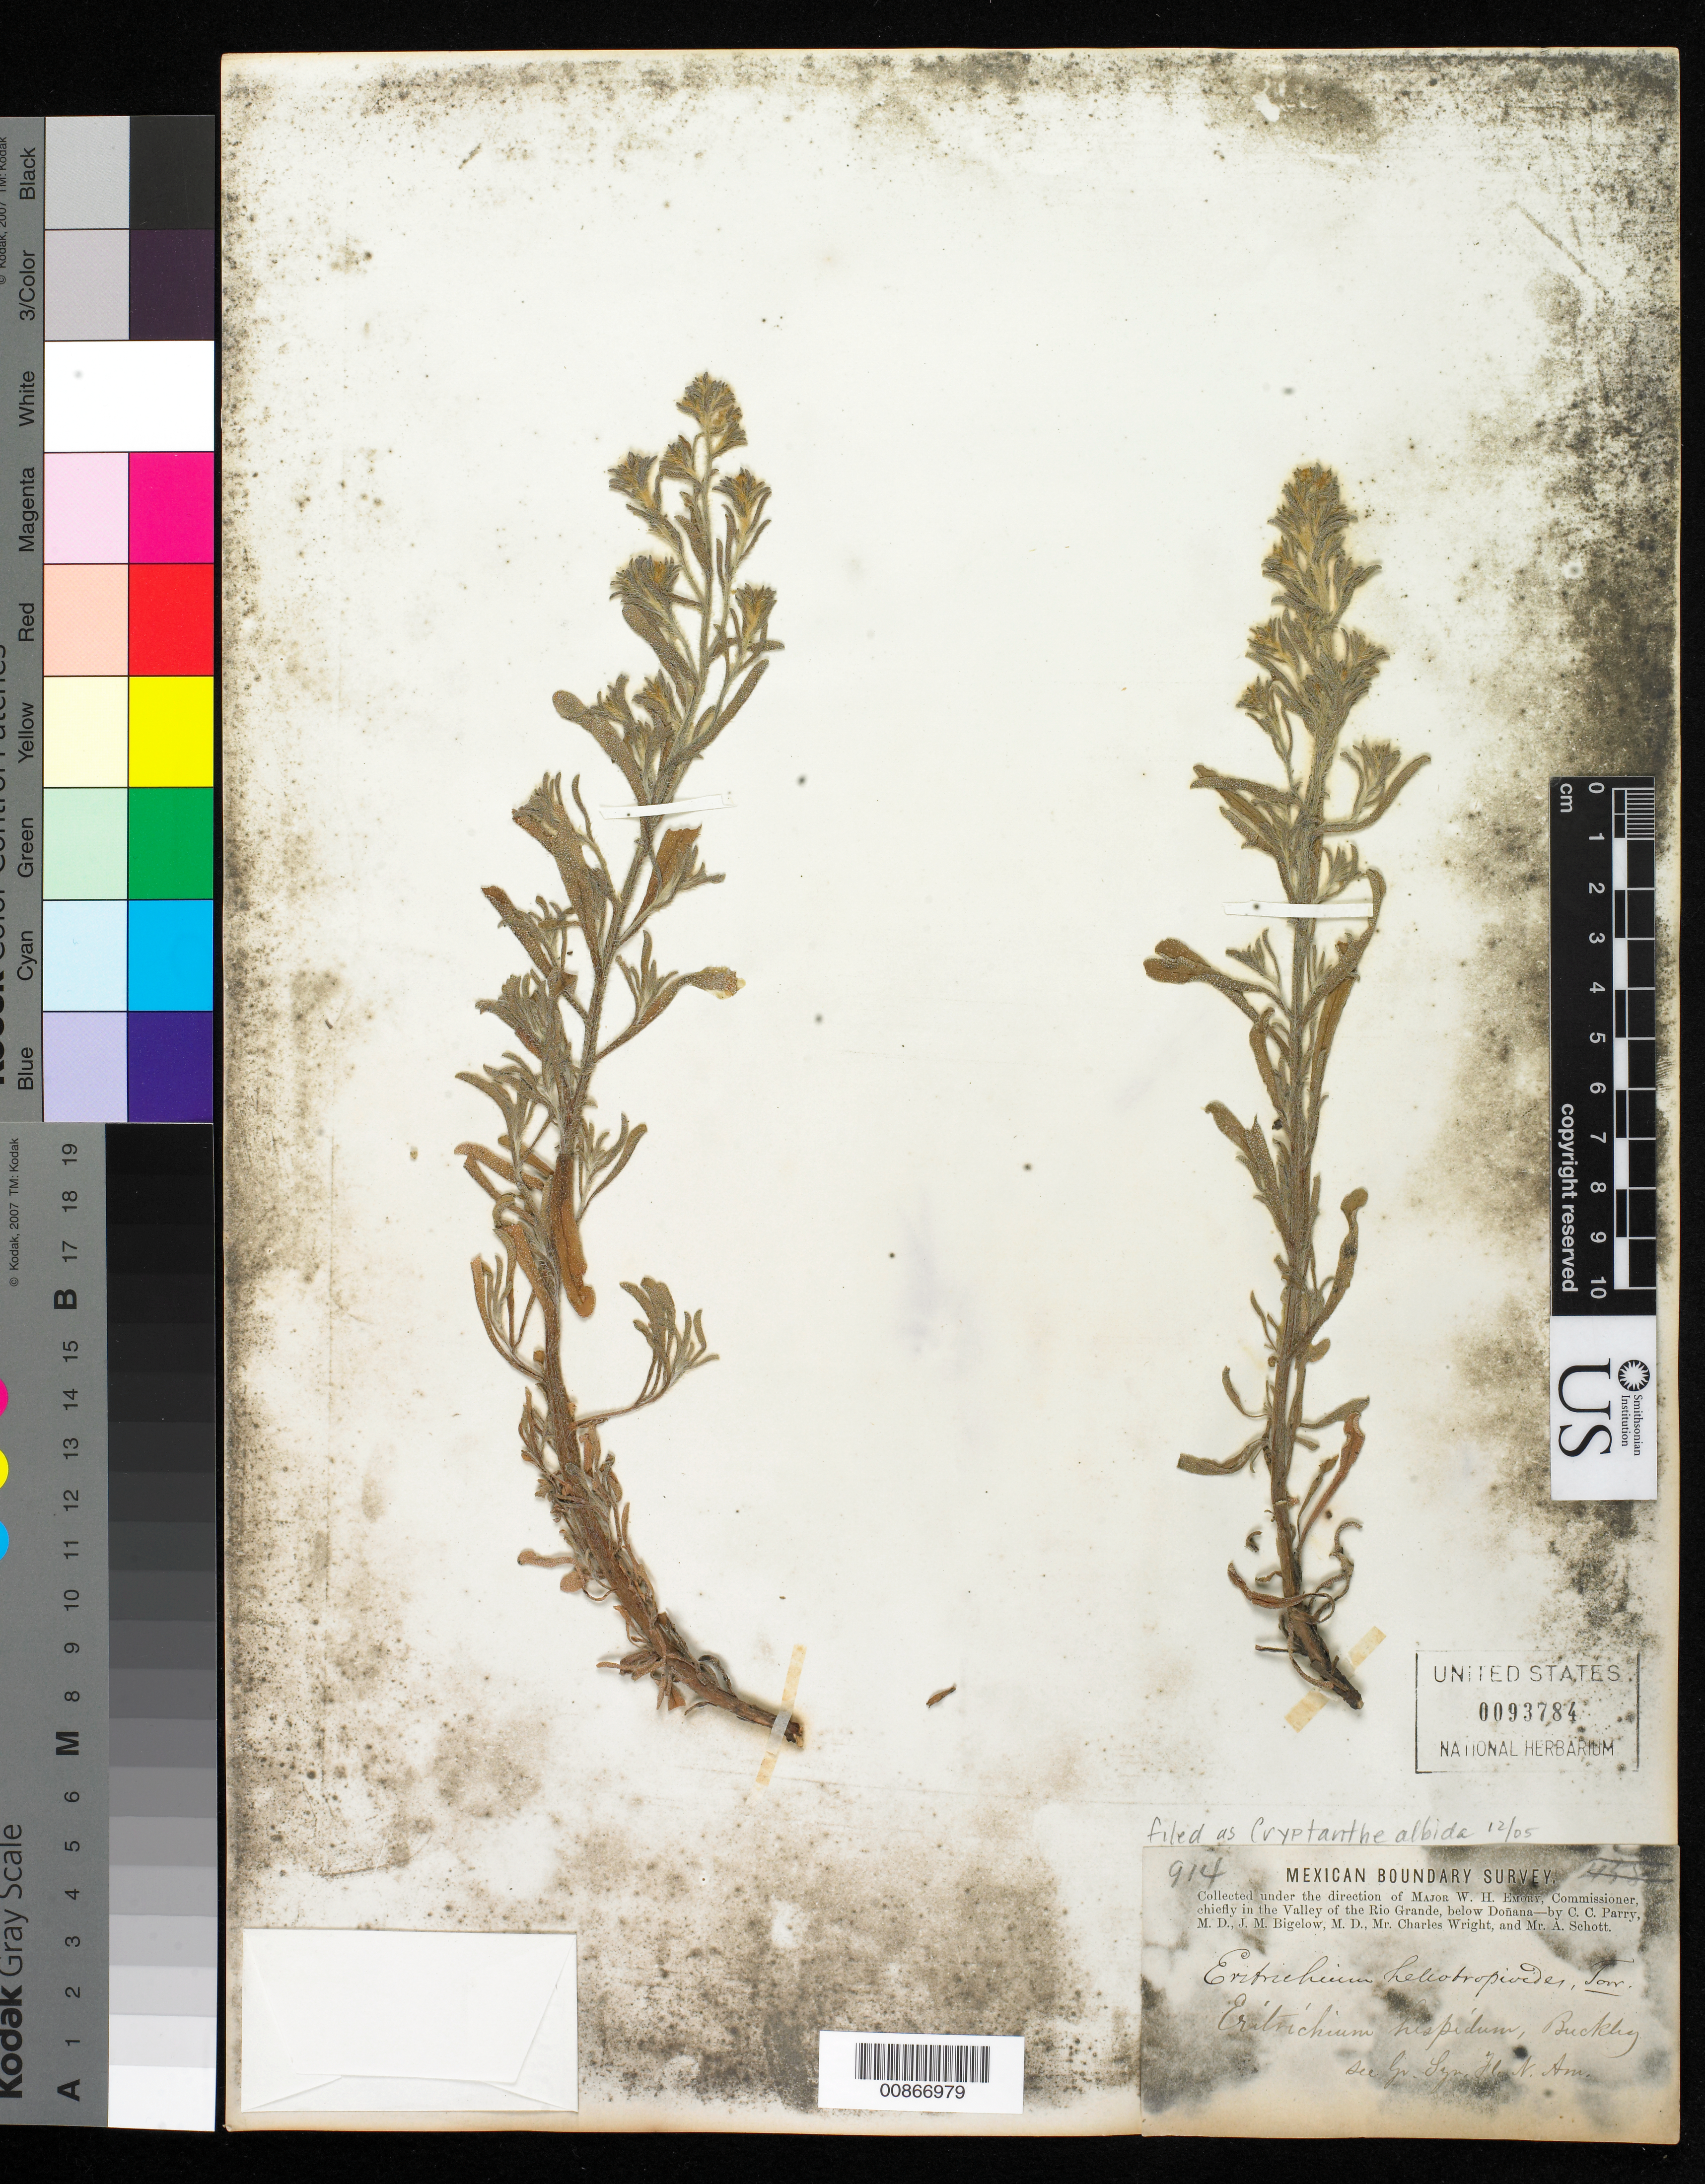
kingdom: Plantae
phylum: Tracheophyta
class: Magnoliopsida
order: Boraginales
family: Boraginaceae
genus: Cryptantha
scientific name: Cryptantha albida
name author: (Kunth) I.M. Johnst.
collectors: C. C. Parry, J. M. Bigelow, C. Wright & A. C. V. Schott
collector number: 914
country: United States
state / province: New Mexico / Texas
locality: Valley of the Rio Grande, below Doñana.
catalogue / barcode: US 93784